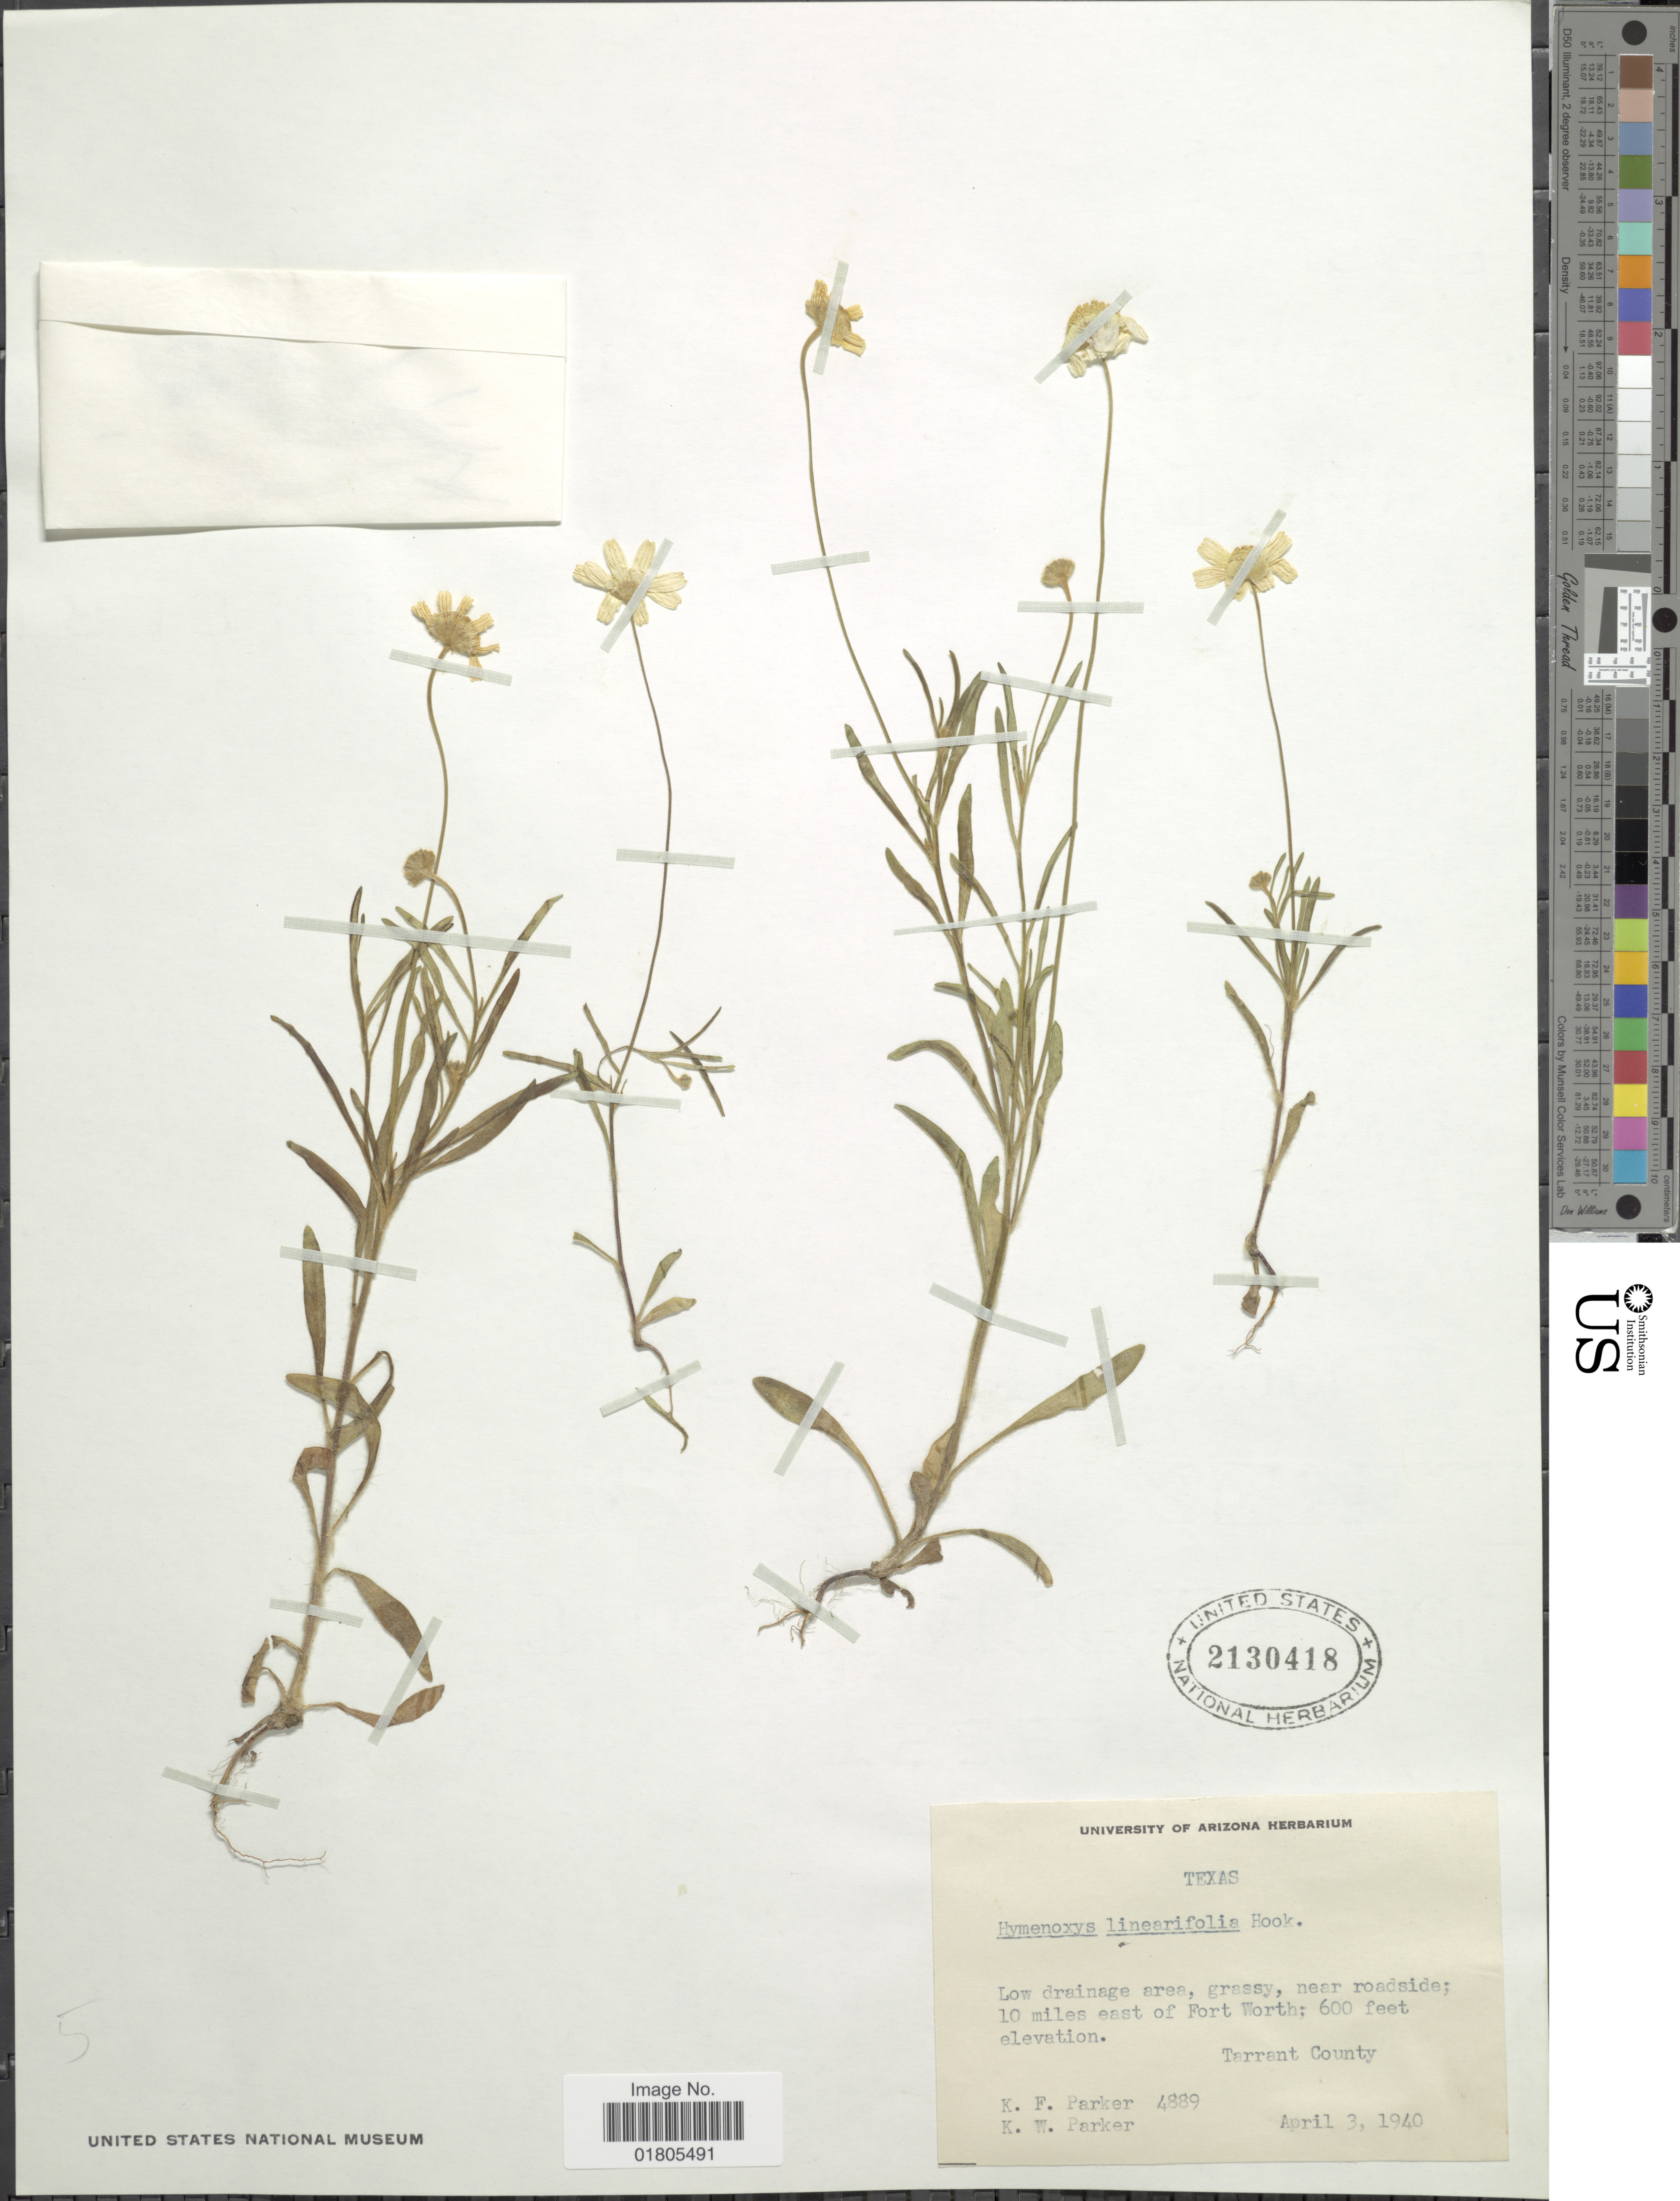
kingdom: Plantae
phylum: Tracheophyta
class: Magnoliopsida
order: Asterales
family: Asteraceae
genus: Actinea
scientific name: Actinea linearifolia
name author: (Hook.) Kuntze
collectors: K. F. Parker & K. Parker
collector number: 4889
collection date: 1940-04-03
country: United States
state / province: Texas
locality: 10 miles east of Fort Worth. Tarrant County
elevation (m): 183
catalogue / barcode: US 2130418